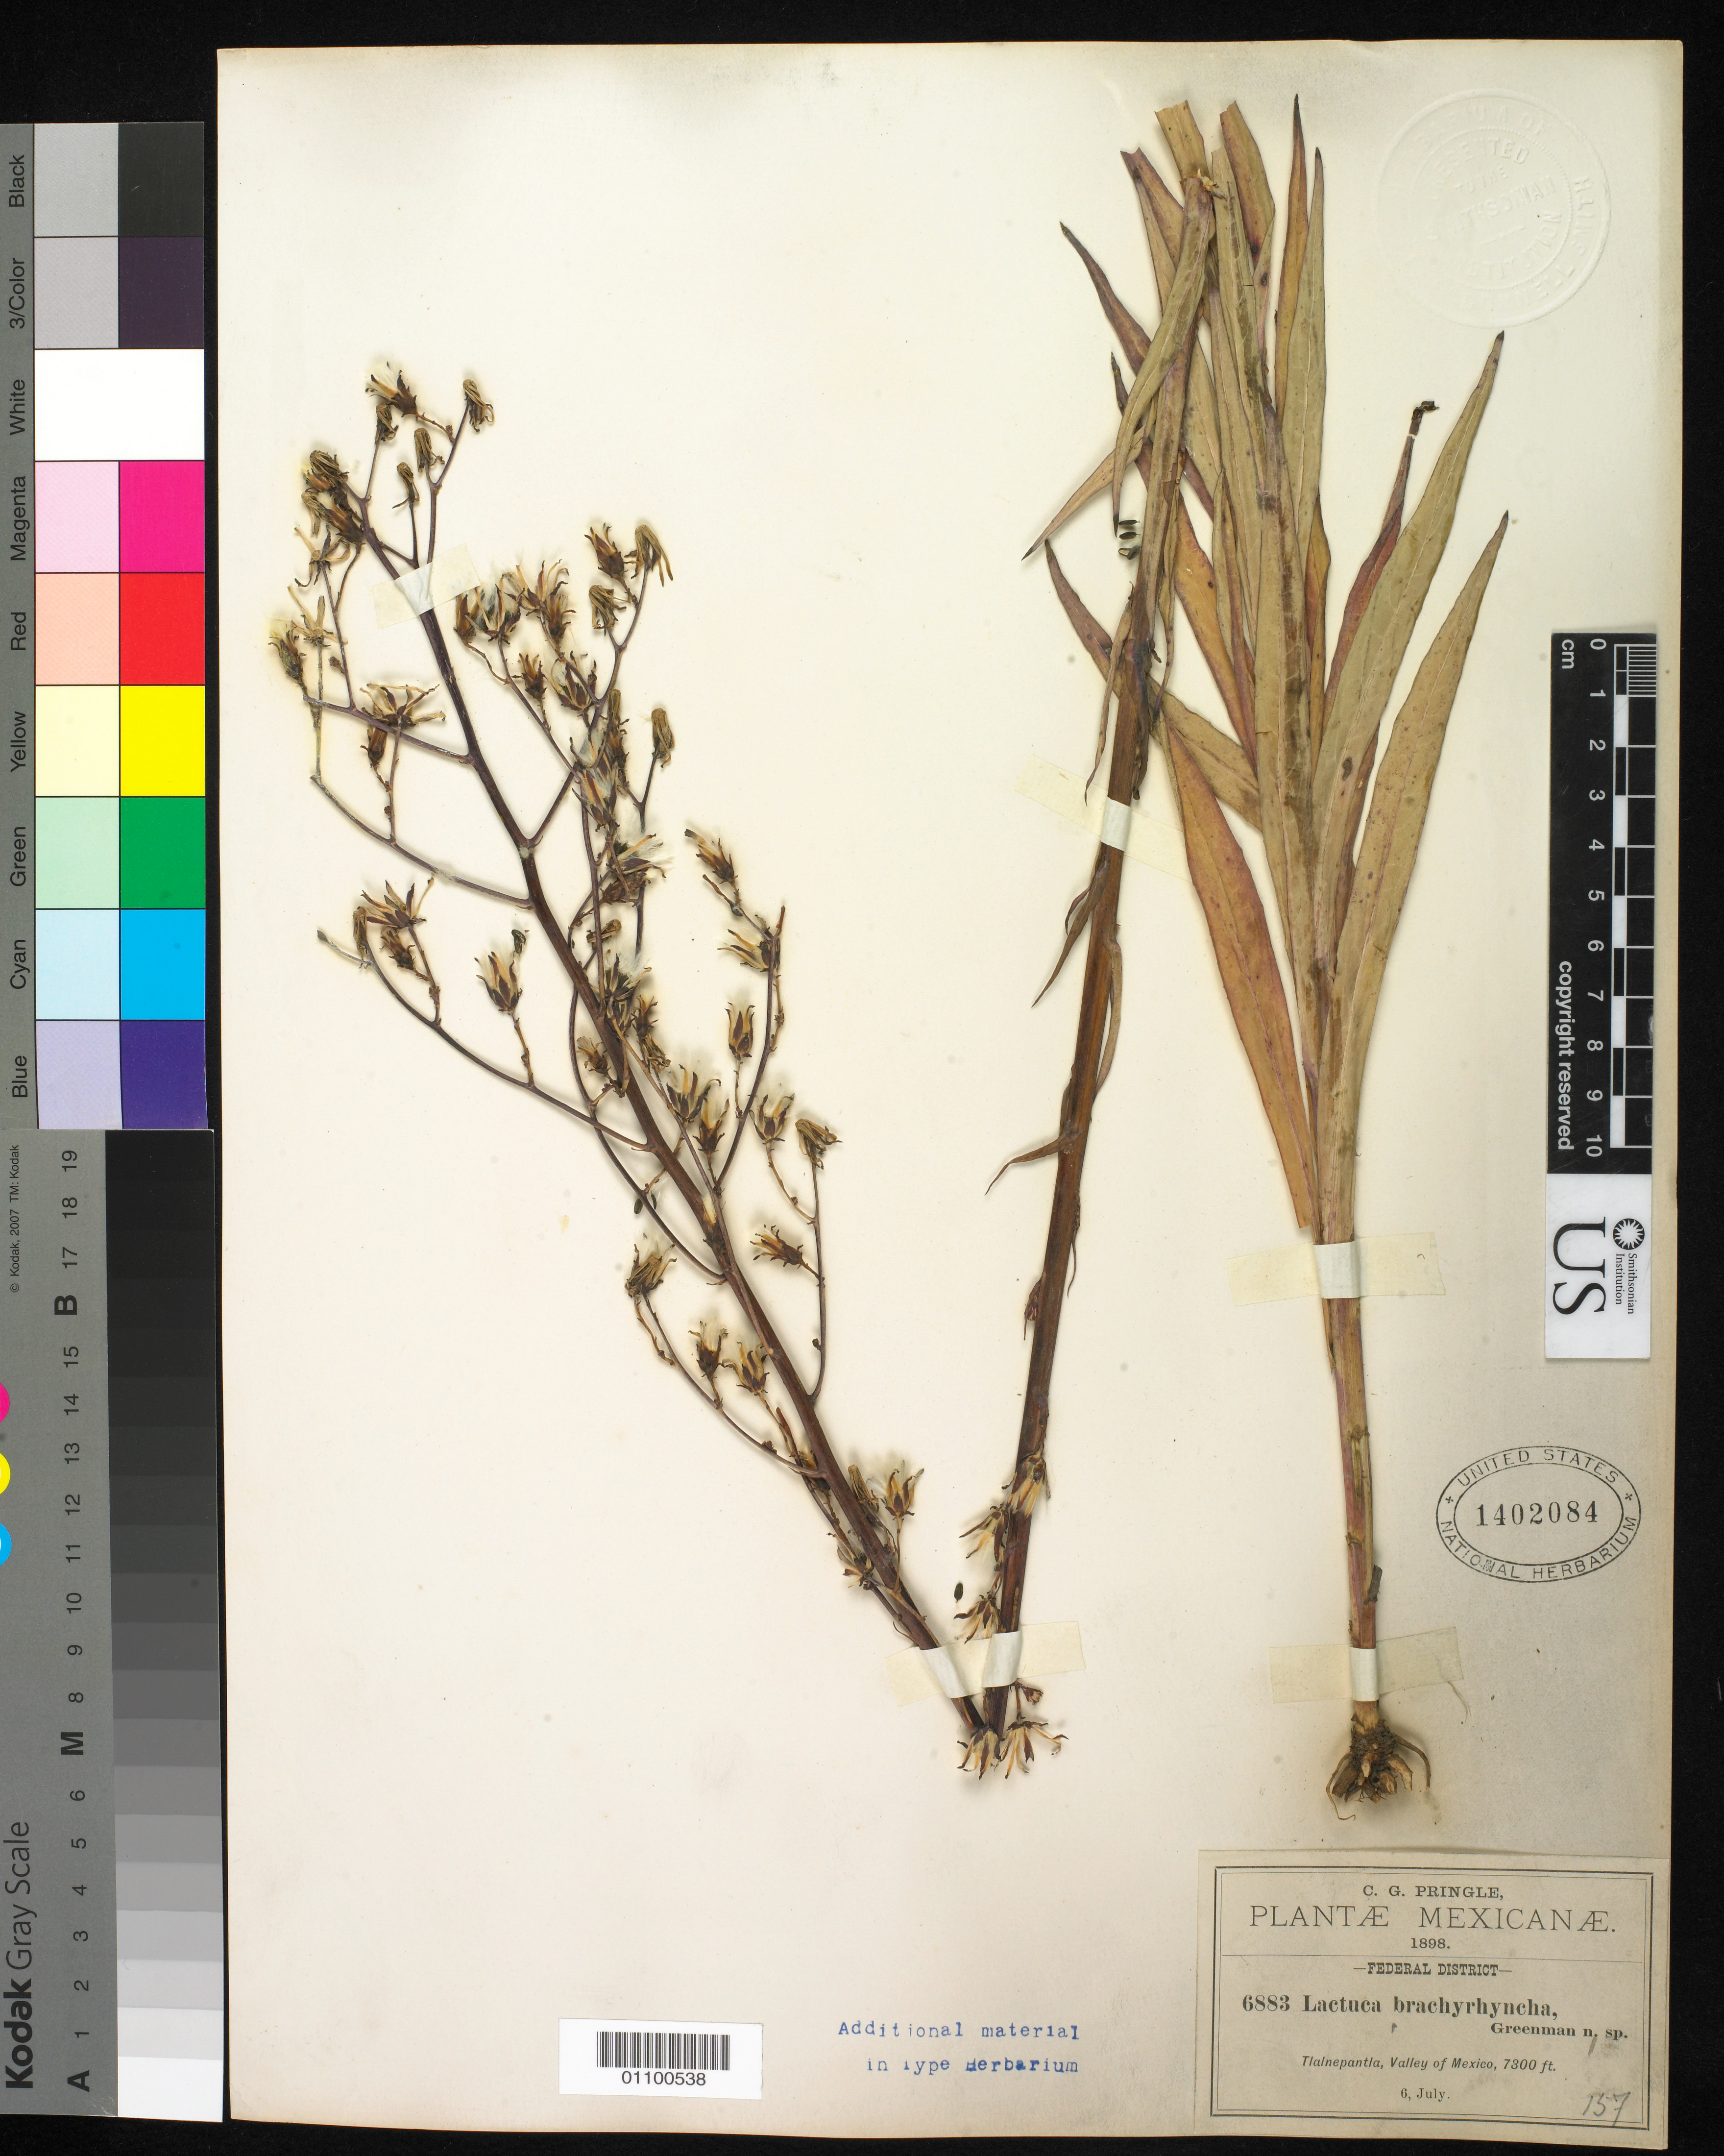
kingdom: Plantae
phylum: Tracheophyta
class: Magnoliopsida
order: Asterales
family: Asteraceae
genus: Lactuca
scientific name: Lactuca brachyrrhyncha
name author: Greenm.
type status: Isotype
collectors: C. G. Pringle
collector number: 6883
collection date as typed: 06 Jul 1898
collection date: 1898-07-06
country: Mexico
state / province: Distrito Federal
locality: Tlalnepantla, Valley of Mexico.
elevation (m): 2225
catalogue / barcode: US 1402084